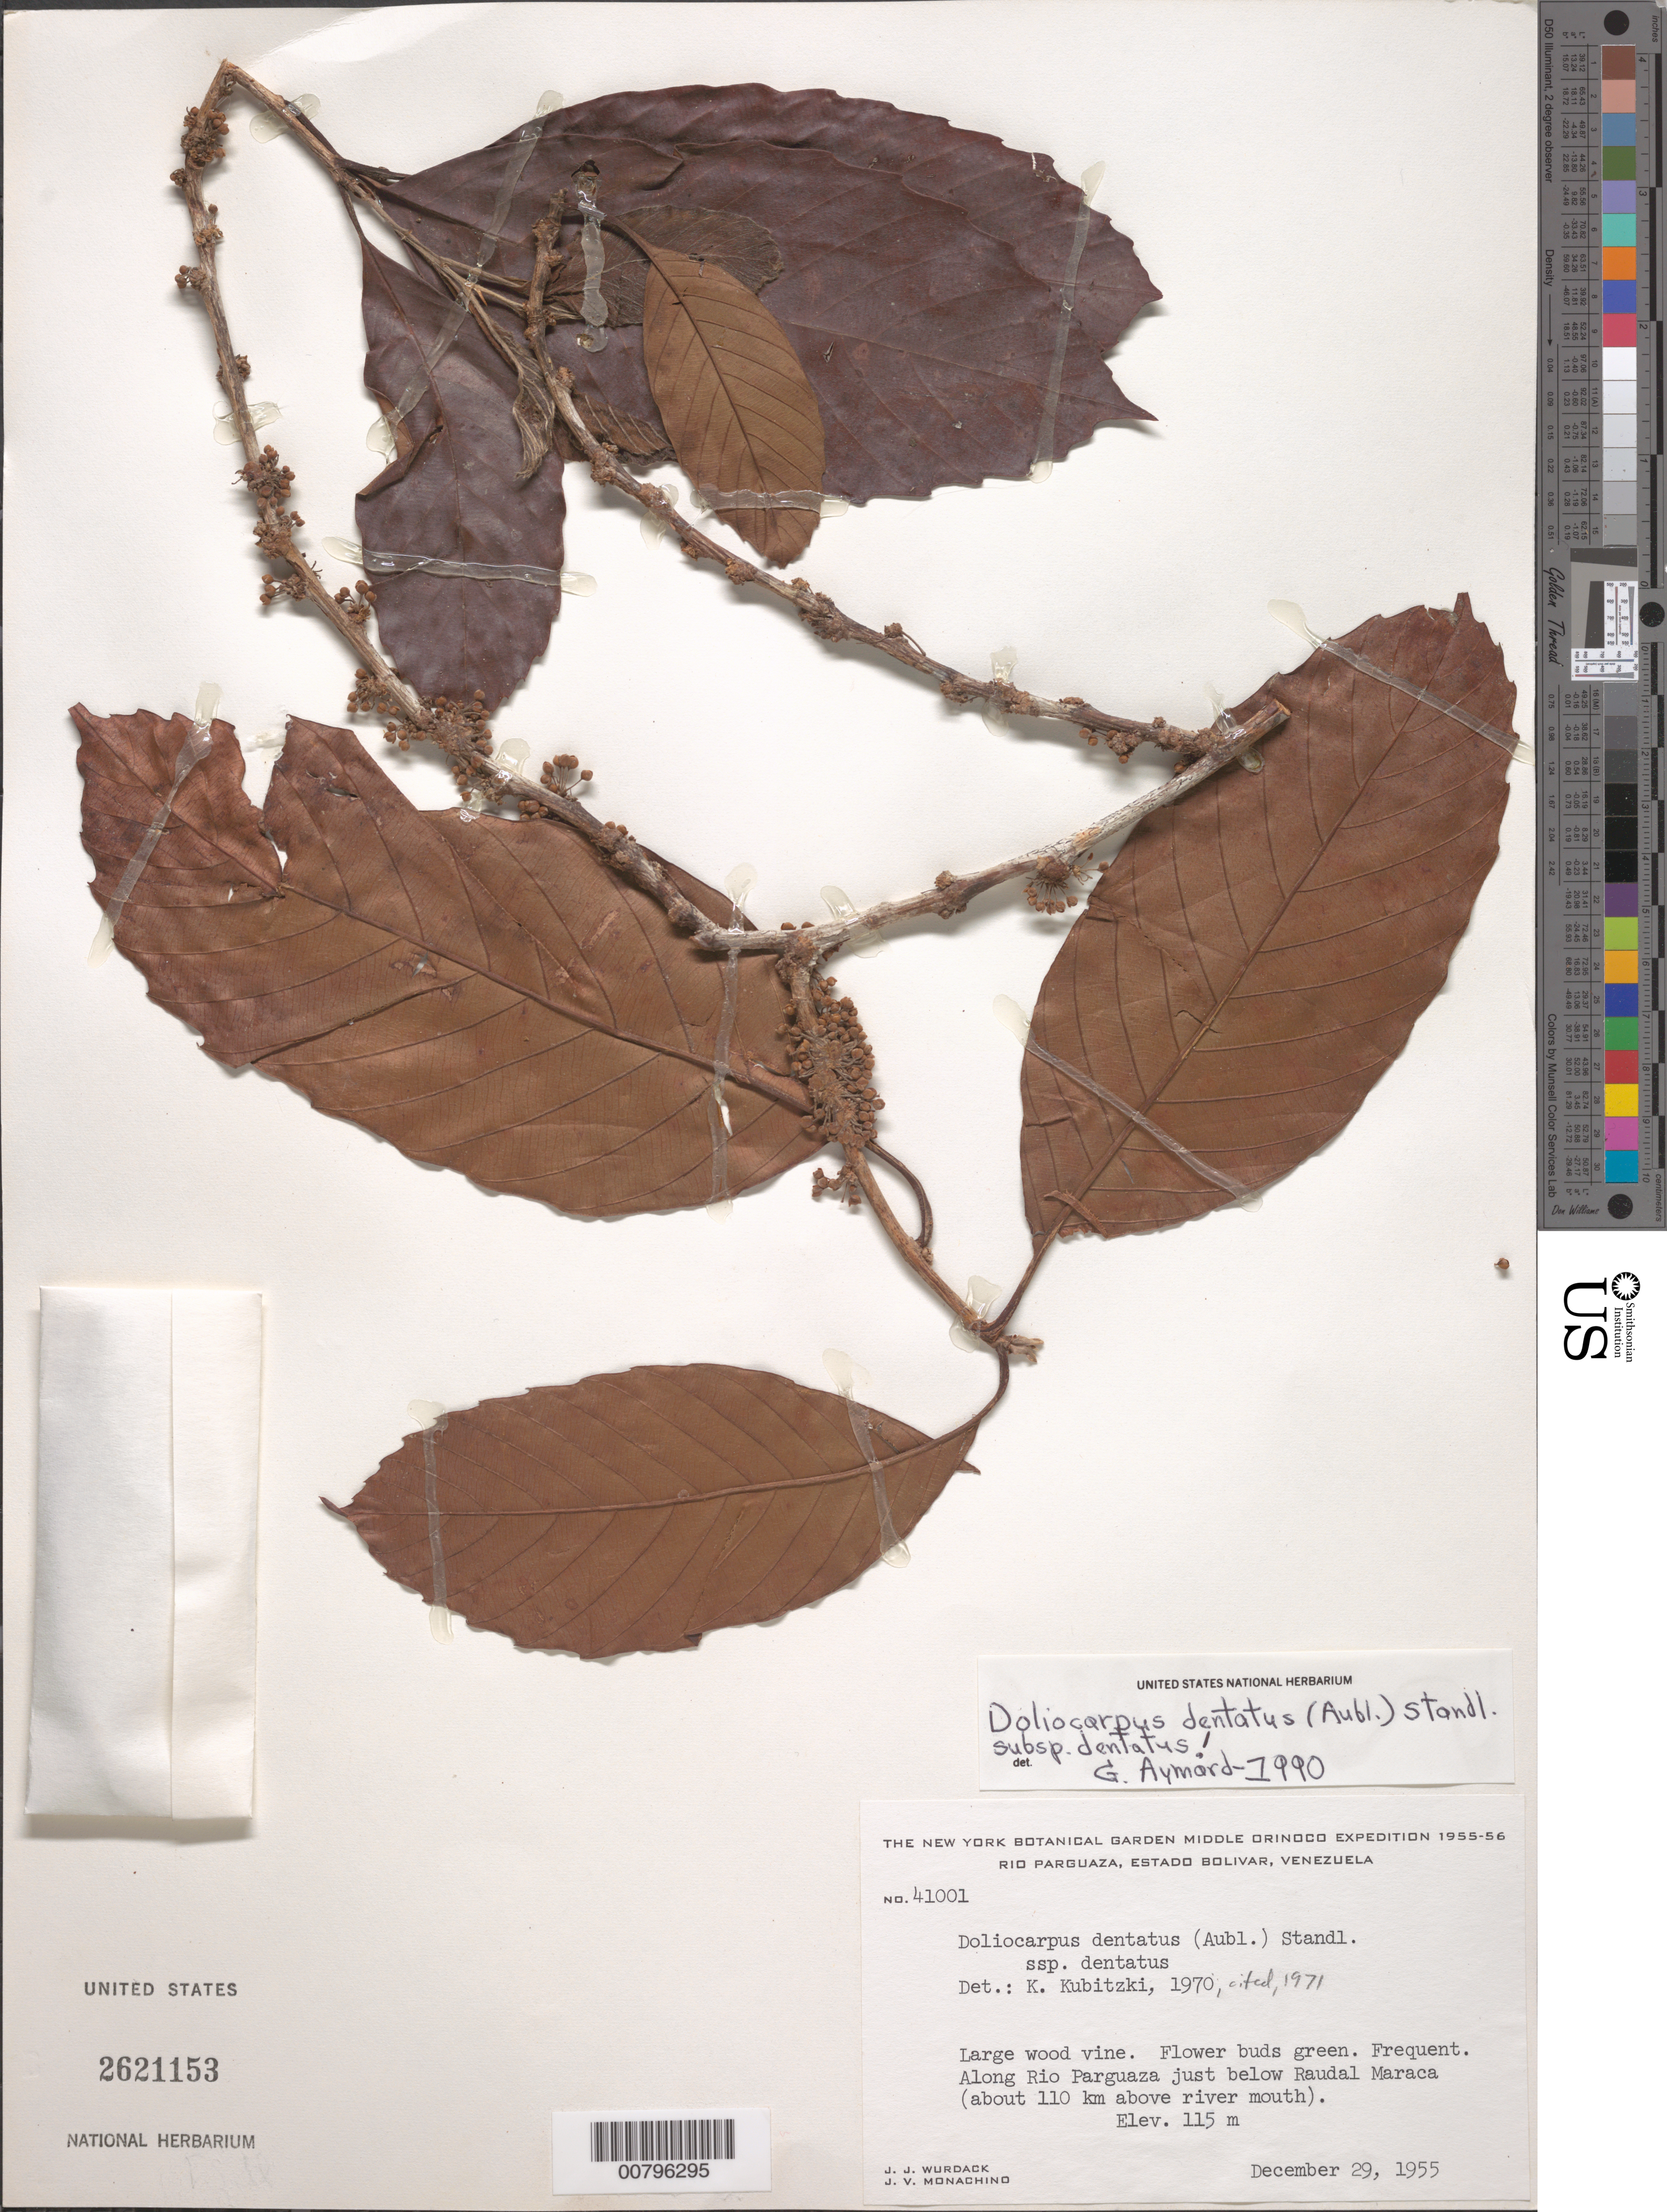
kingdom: Plantae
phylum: Tracheophyta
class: Magnoliopsida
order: Dilleniales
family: Dilleniaceae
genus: Doliocarpus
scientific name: Doliocarpus dentatus subsp. dentatus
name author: (Aubl.) Standl.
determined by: Aymard C., G. A., (PORT), Univ. Nac. Exp. de los Llanos Ezequiel Zamora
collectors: J. J. Wurdack & J. V. Monachino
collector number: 41001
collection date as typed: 29-Dec-55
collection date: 1955-12-29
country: Venezuela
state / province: Bolívar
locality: Río Parguaza, just below Raudal Maraca (about 110 river km from mouth)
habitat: Along river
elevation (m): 115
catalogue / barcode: US 2621153